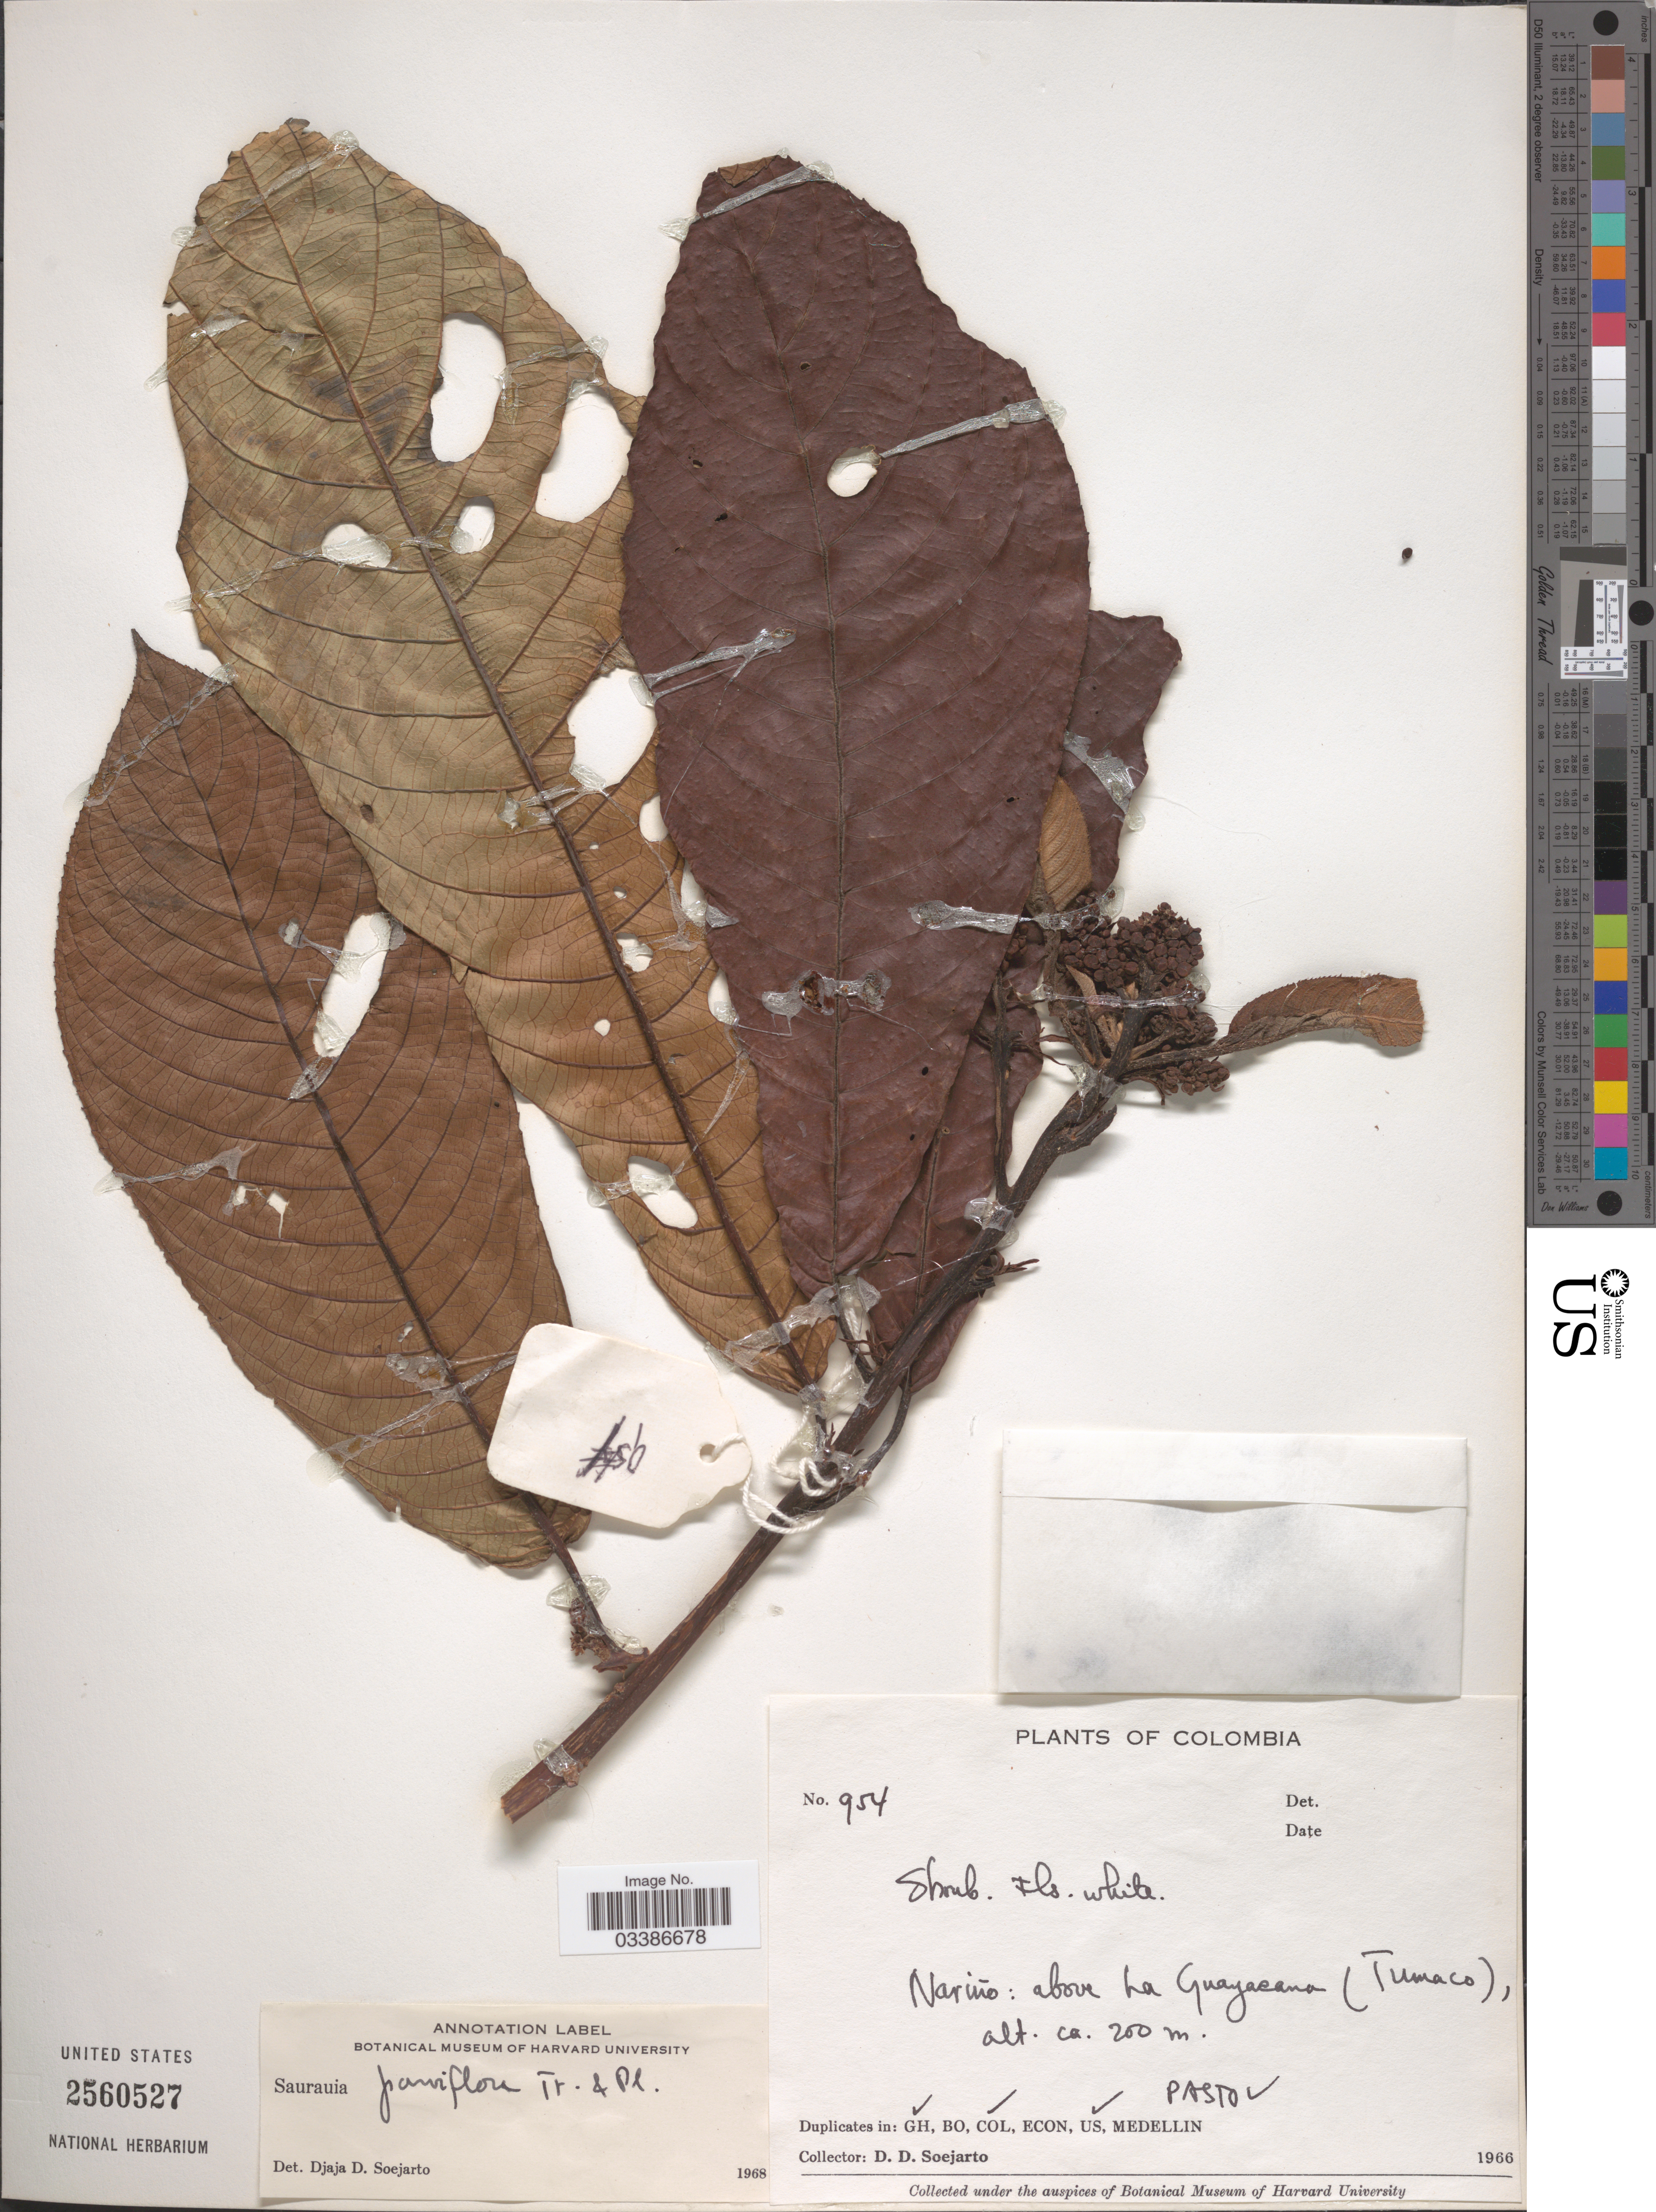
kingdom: Plantae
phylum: Tracheophyta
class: Magnoliopsida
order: Ericales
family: Actinidiaceae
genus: Saurauia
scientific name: Saurauia parviflora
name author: Triana & Planch.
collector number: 954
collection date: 1966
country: Colombia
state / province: Nariño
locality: Above La Guayacana (Tumaco). Pasto. [unsure placement]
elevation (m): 200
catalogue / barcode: US 2560527